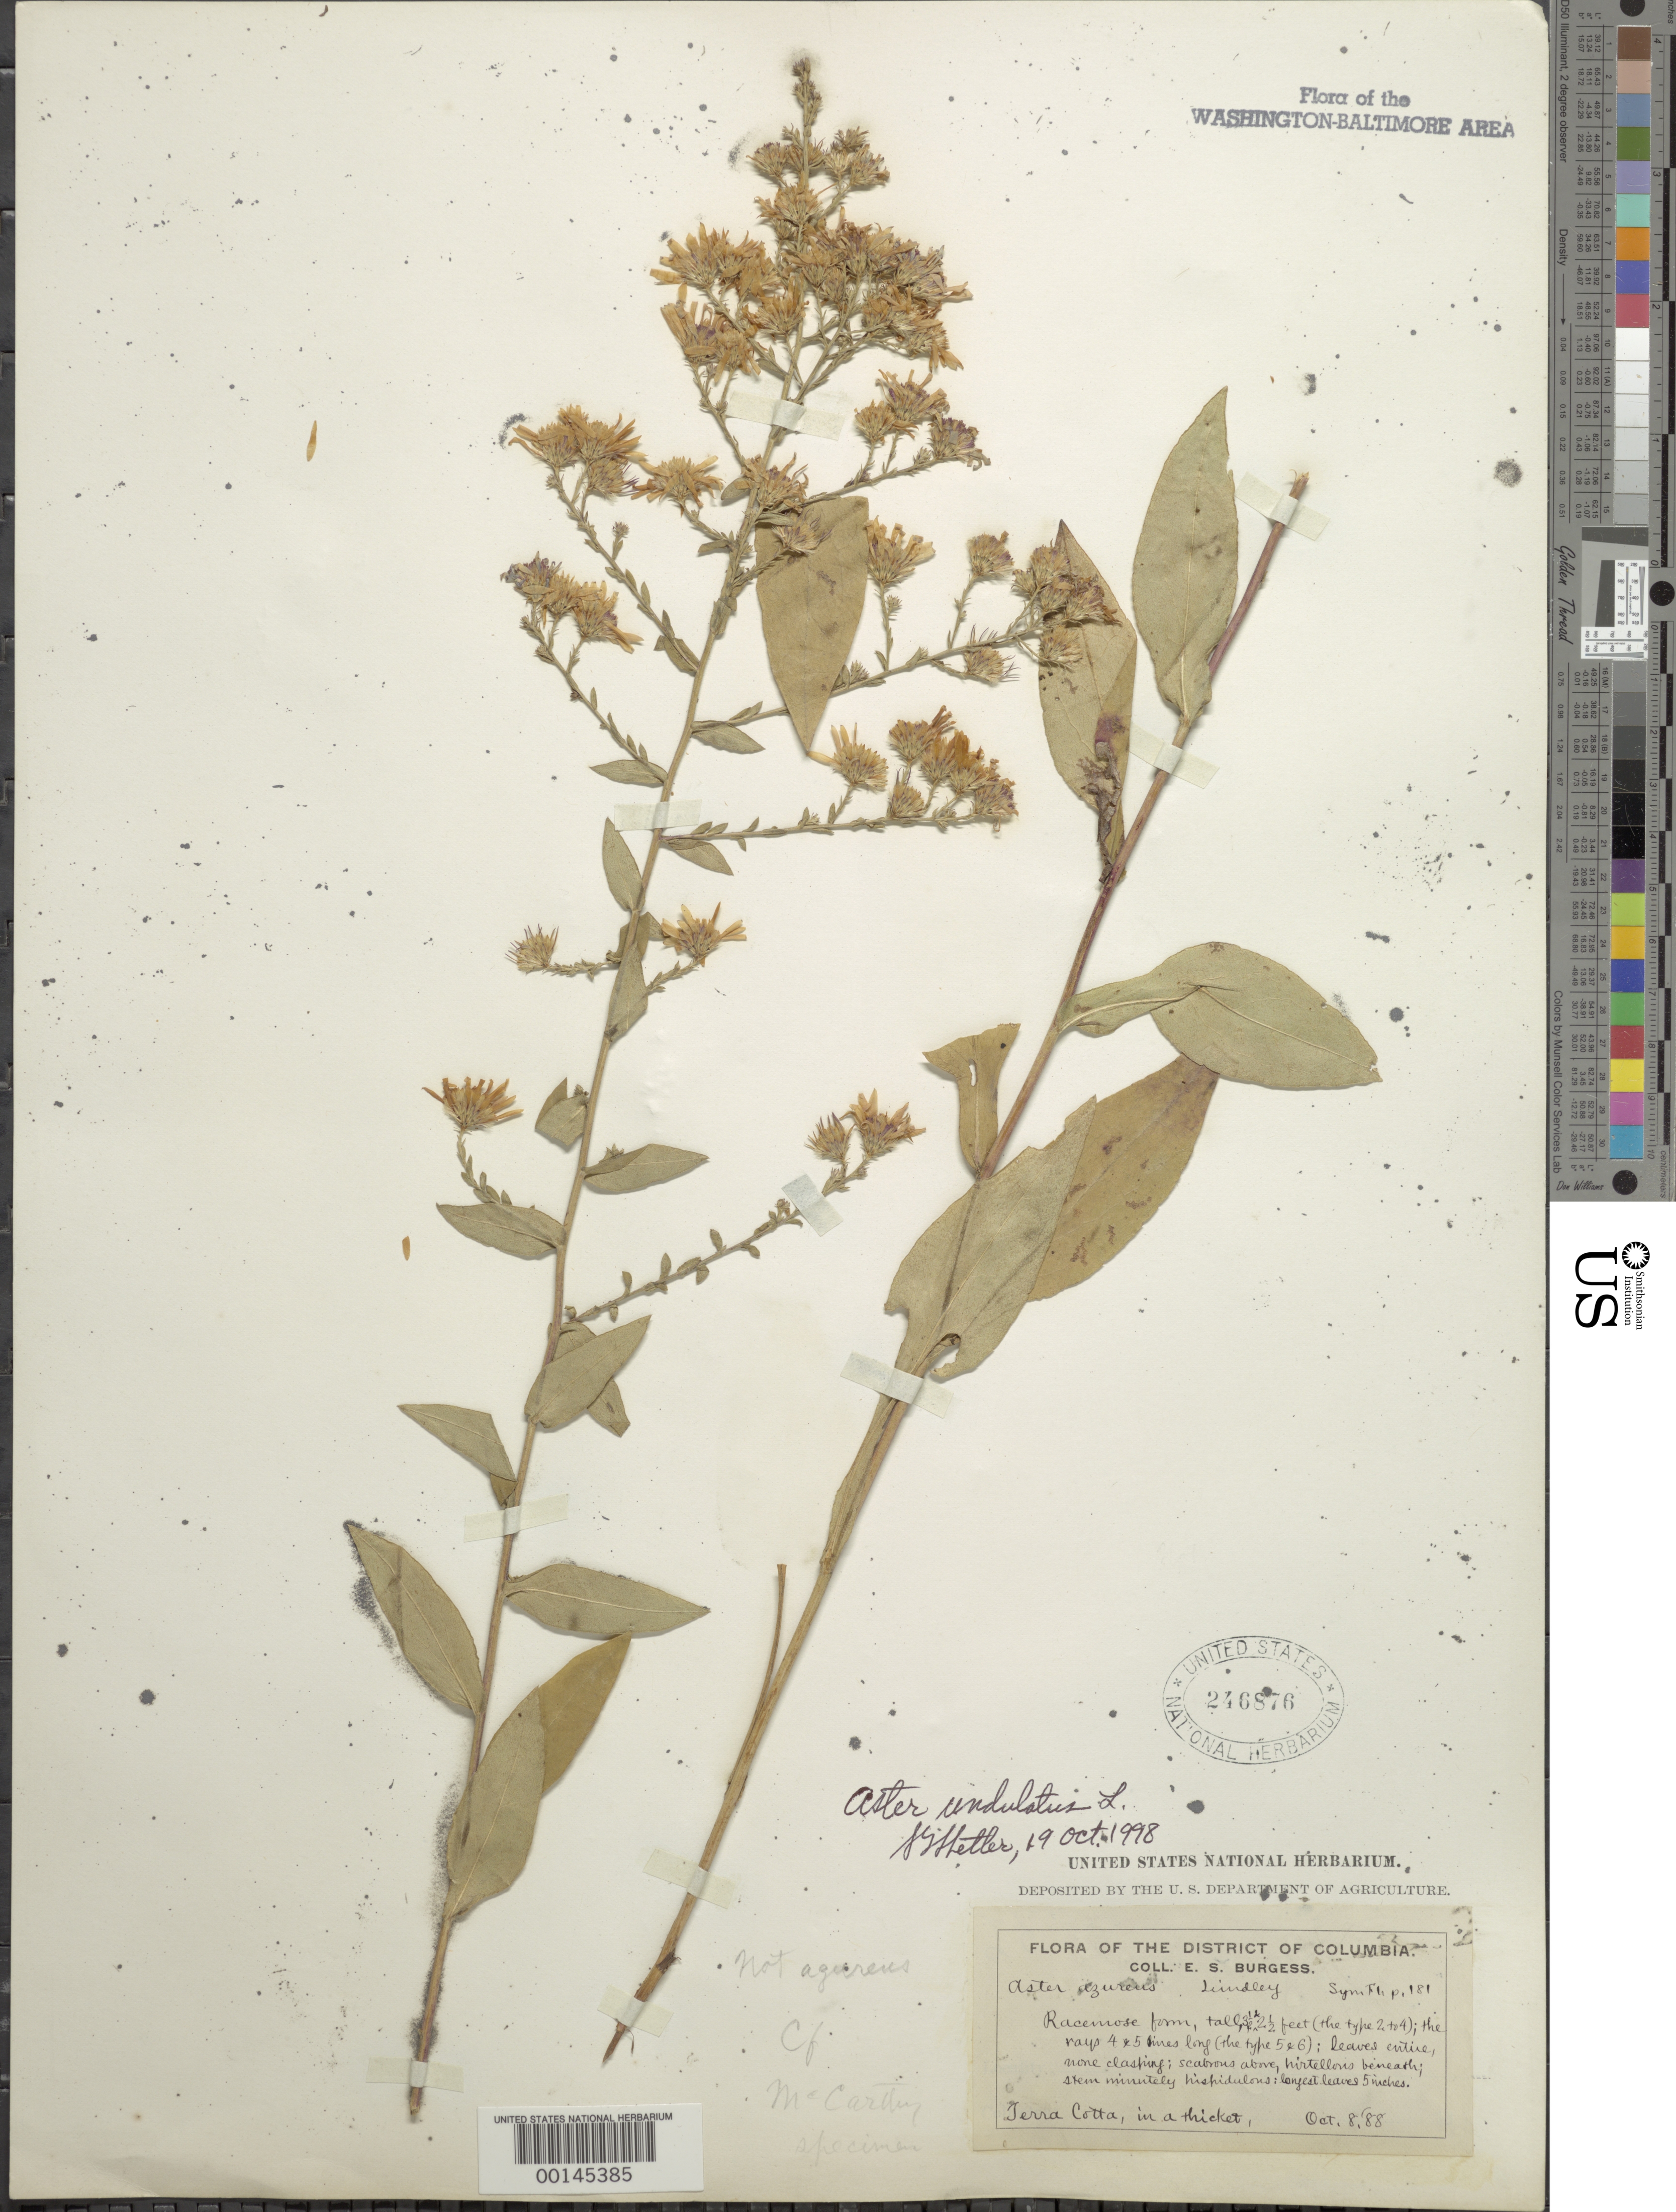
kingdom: Plantae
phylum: Tracheophyta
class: Magnoliopsida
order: Asterales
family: Asteraceae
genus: Symphyotrichum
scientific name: Symphyotrichum undulatum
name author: (L.) G.L. Nesom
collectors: E. Burgess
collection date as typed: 08 Oct 1888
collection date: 1888-10-08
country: United States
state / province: District of Columbia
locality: Terra Cotta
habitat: Thicket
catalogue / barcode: US 246876